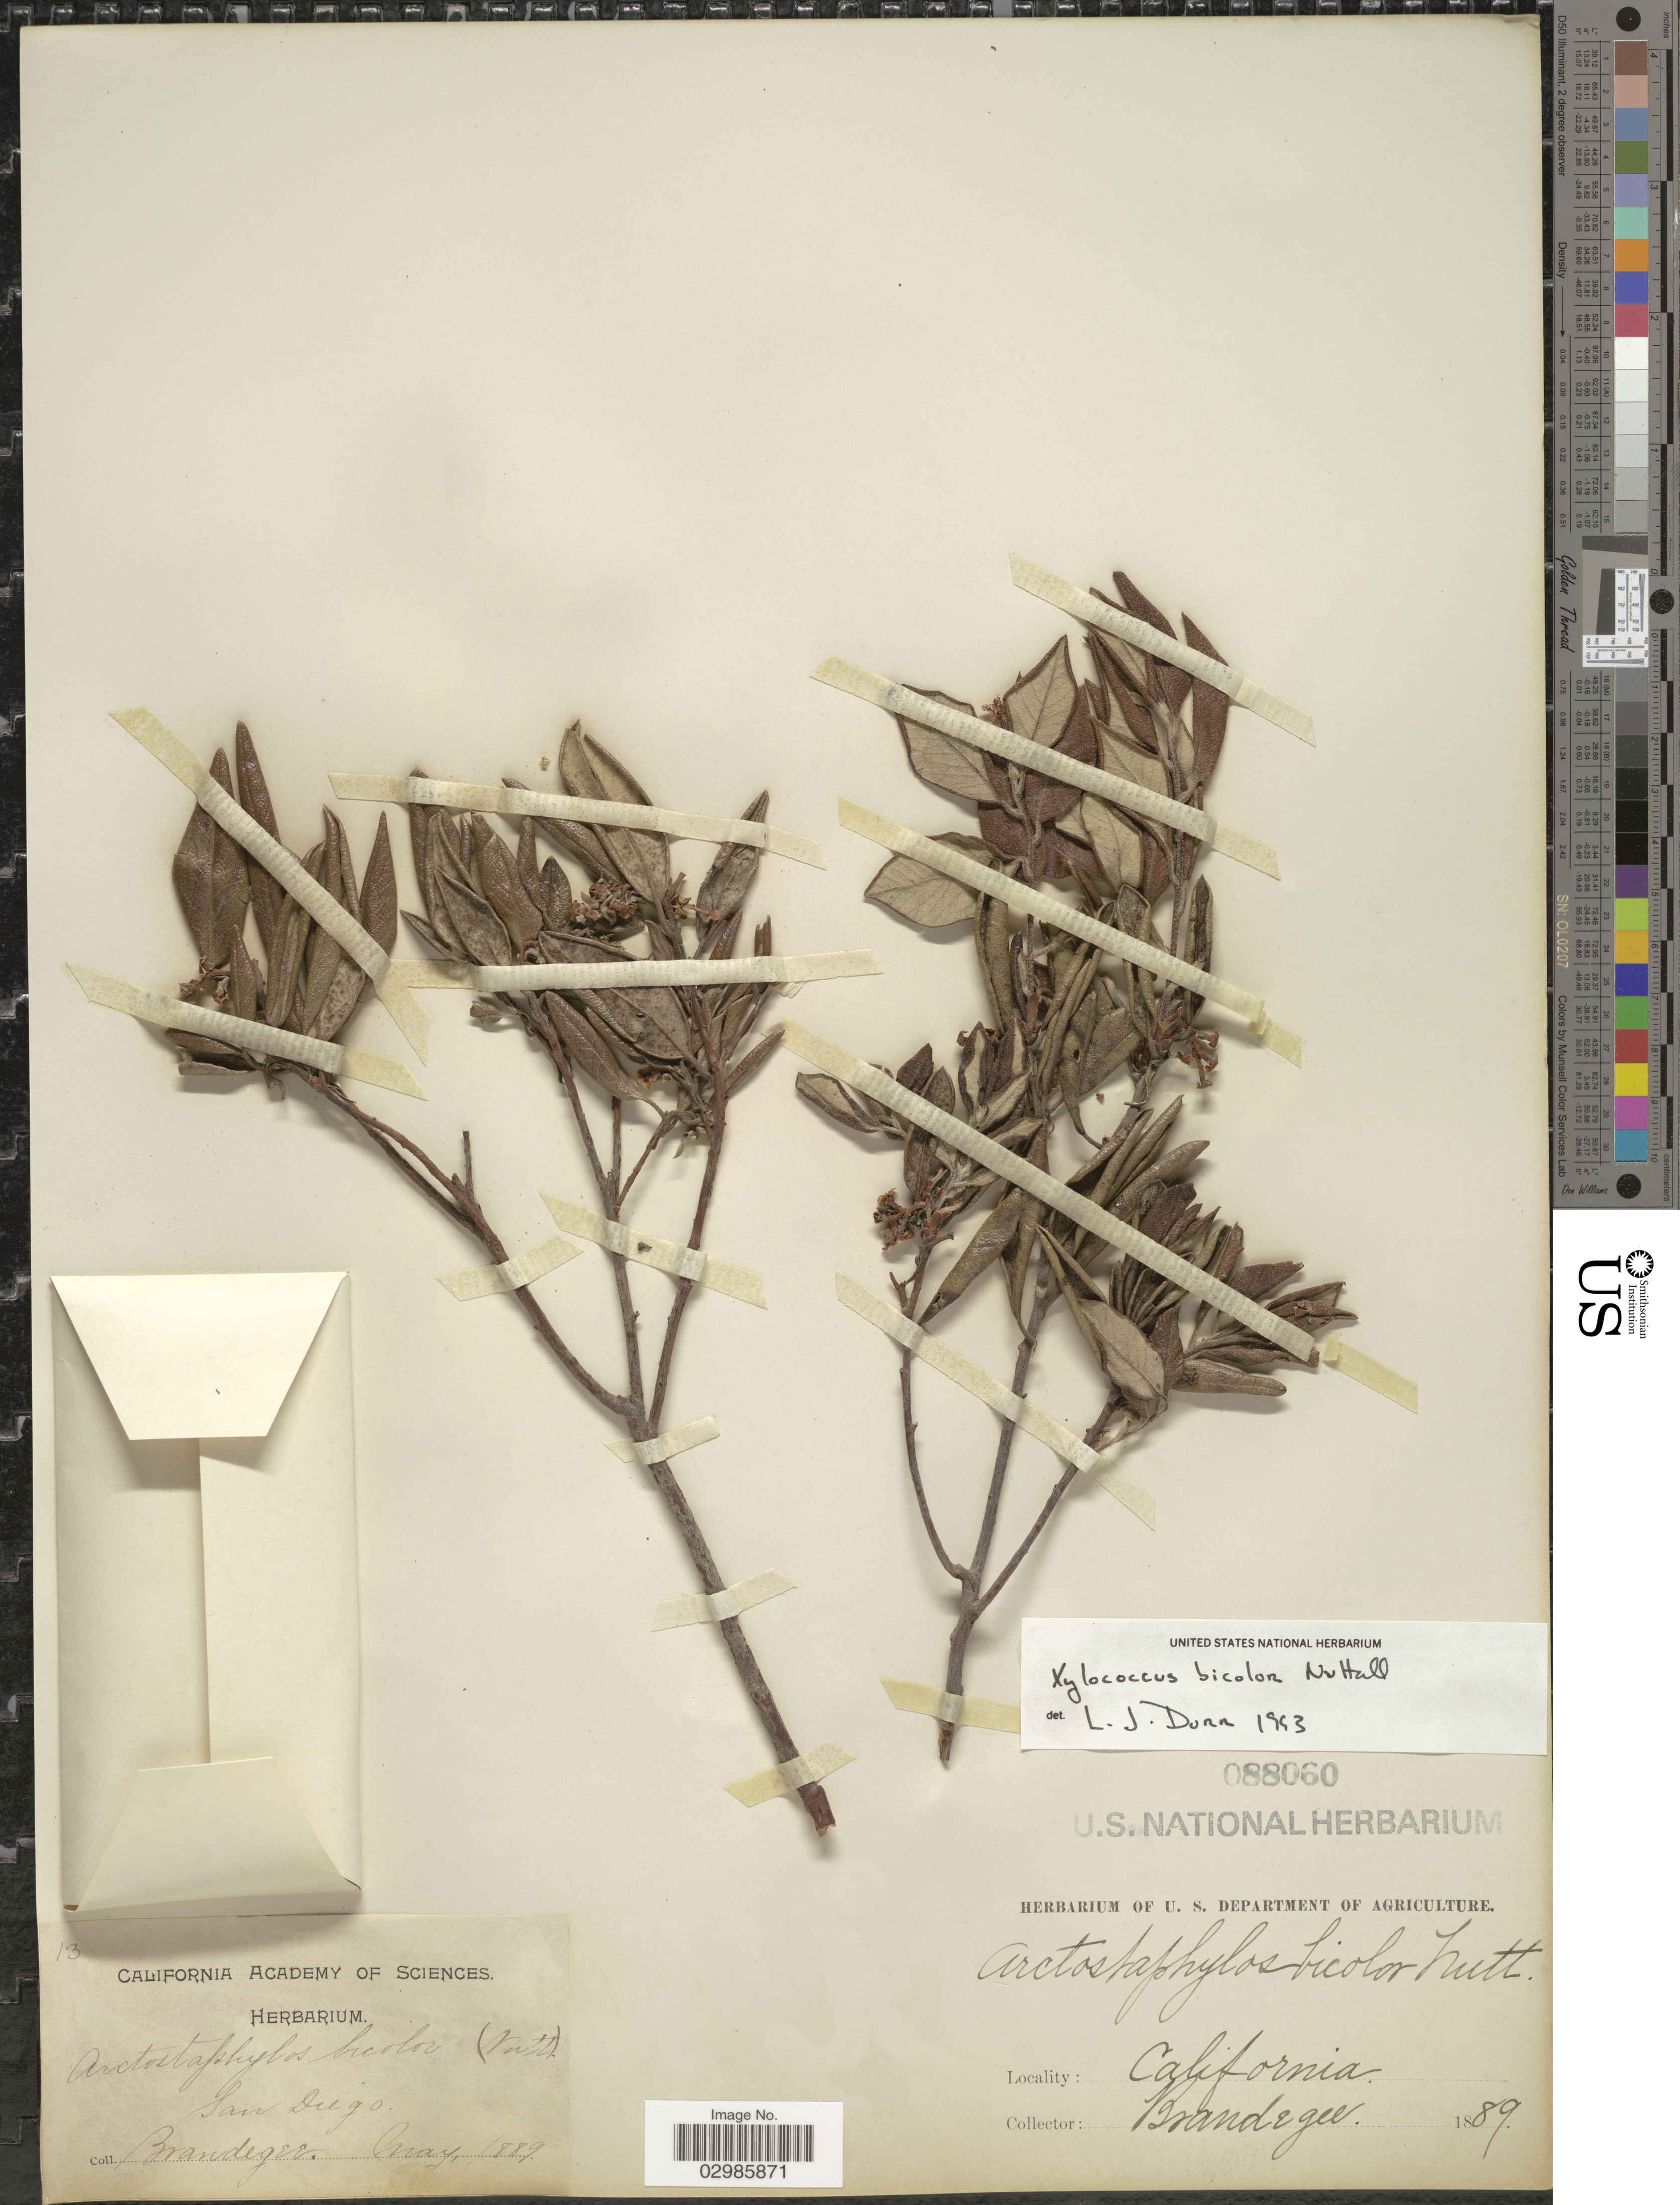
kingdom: Plantae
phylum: Tracheophyta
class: Magnoliopsida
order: Ericales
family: Ericaceae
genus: Xylococcus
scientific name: Xylococcus bicolor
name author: Nutt.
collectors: -- Brandegee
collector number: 13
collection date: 1889-05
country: United States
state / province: California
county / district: San Diego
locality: San Diego.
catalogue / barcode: US 88060